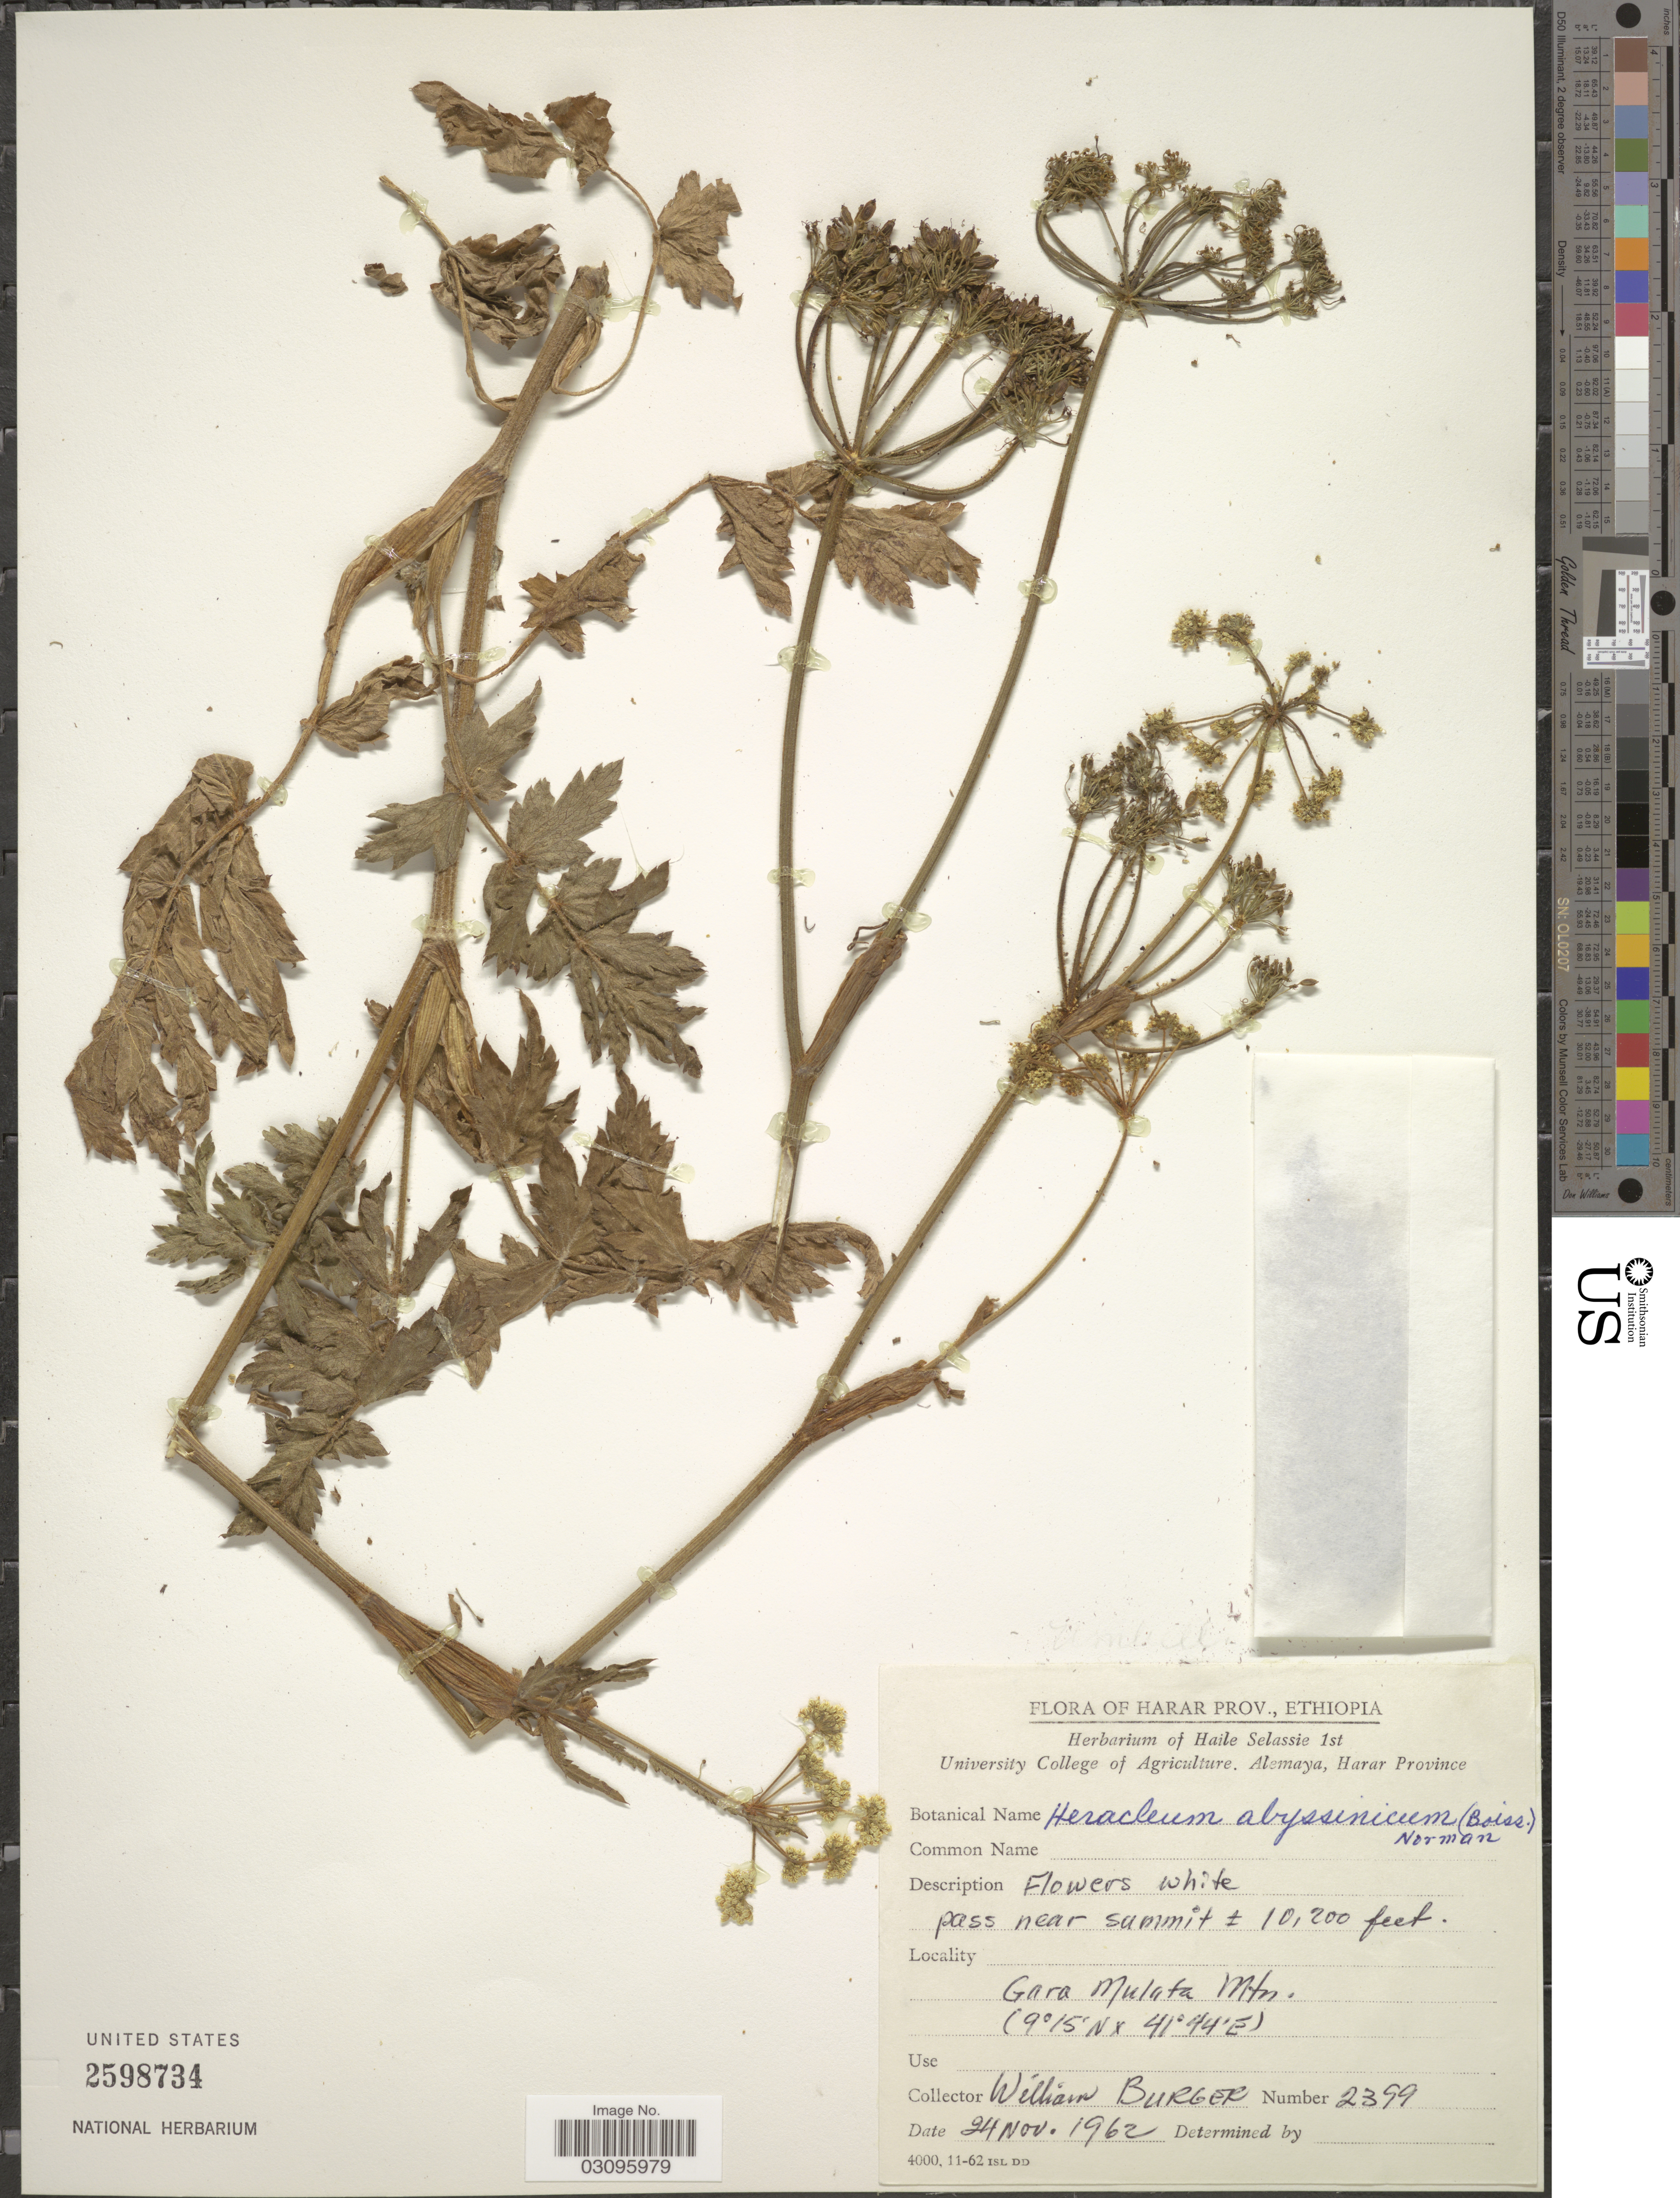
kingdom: Plantae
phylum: Tracheophyta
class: Magnoliopsida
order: Apiales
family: Apiaceae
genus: Heracleum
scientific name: Heracleum abyssinicum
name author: (Boiss.) C. Norman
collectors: W. Burger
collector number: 2399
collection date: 1962-11-24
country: Ethiopia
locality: Harar Prov. Pass near summit. Gara Mulata Mtn.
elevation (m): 3109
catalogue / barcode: US 2598734